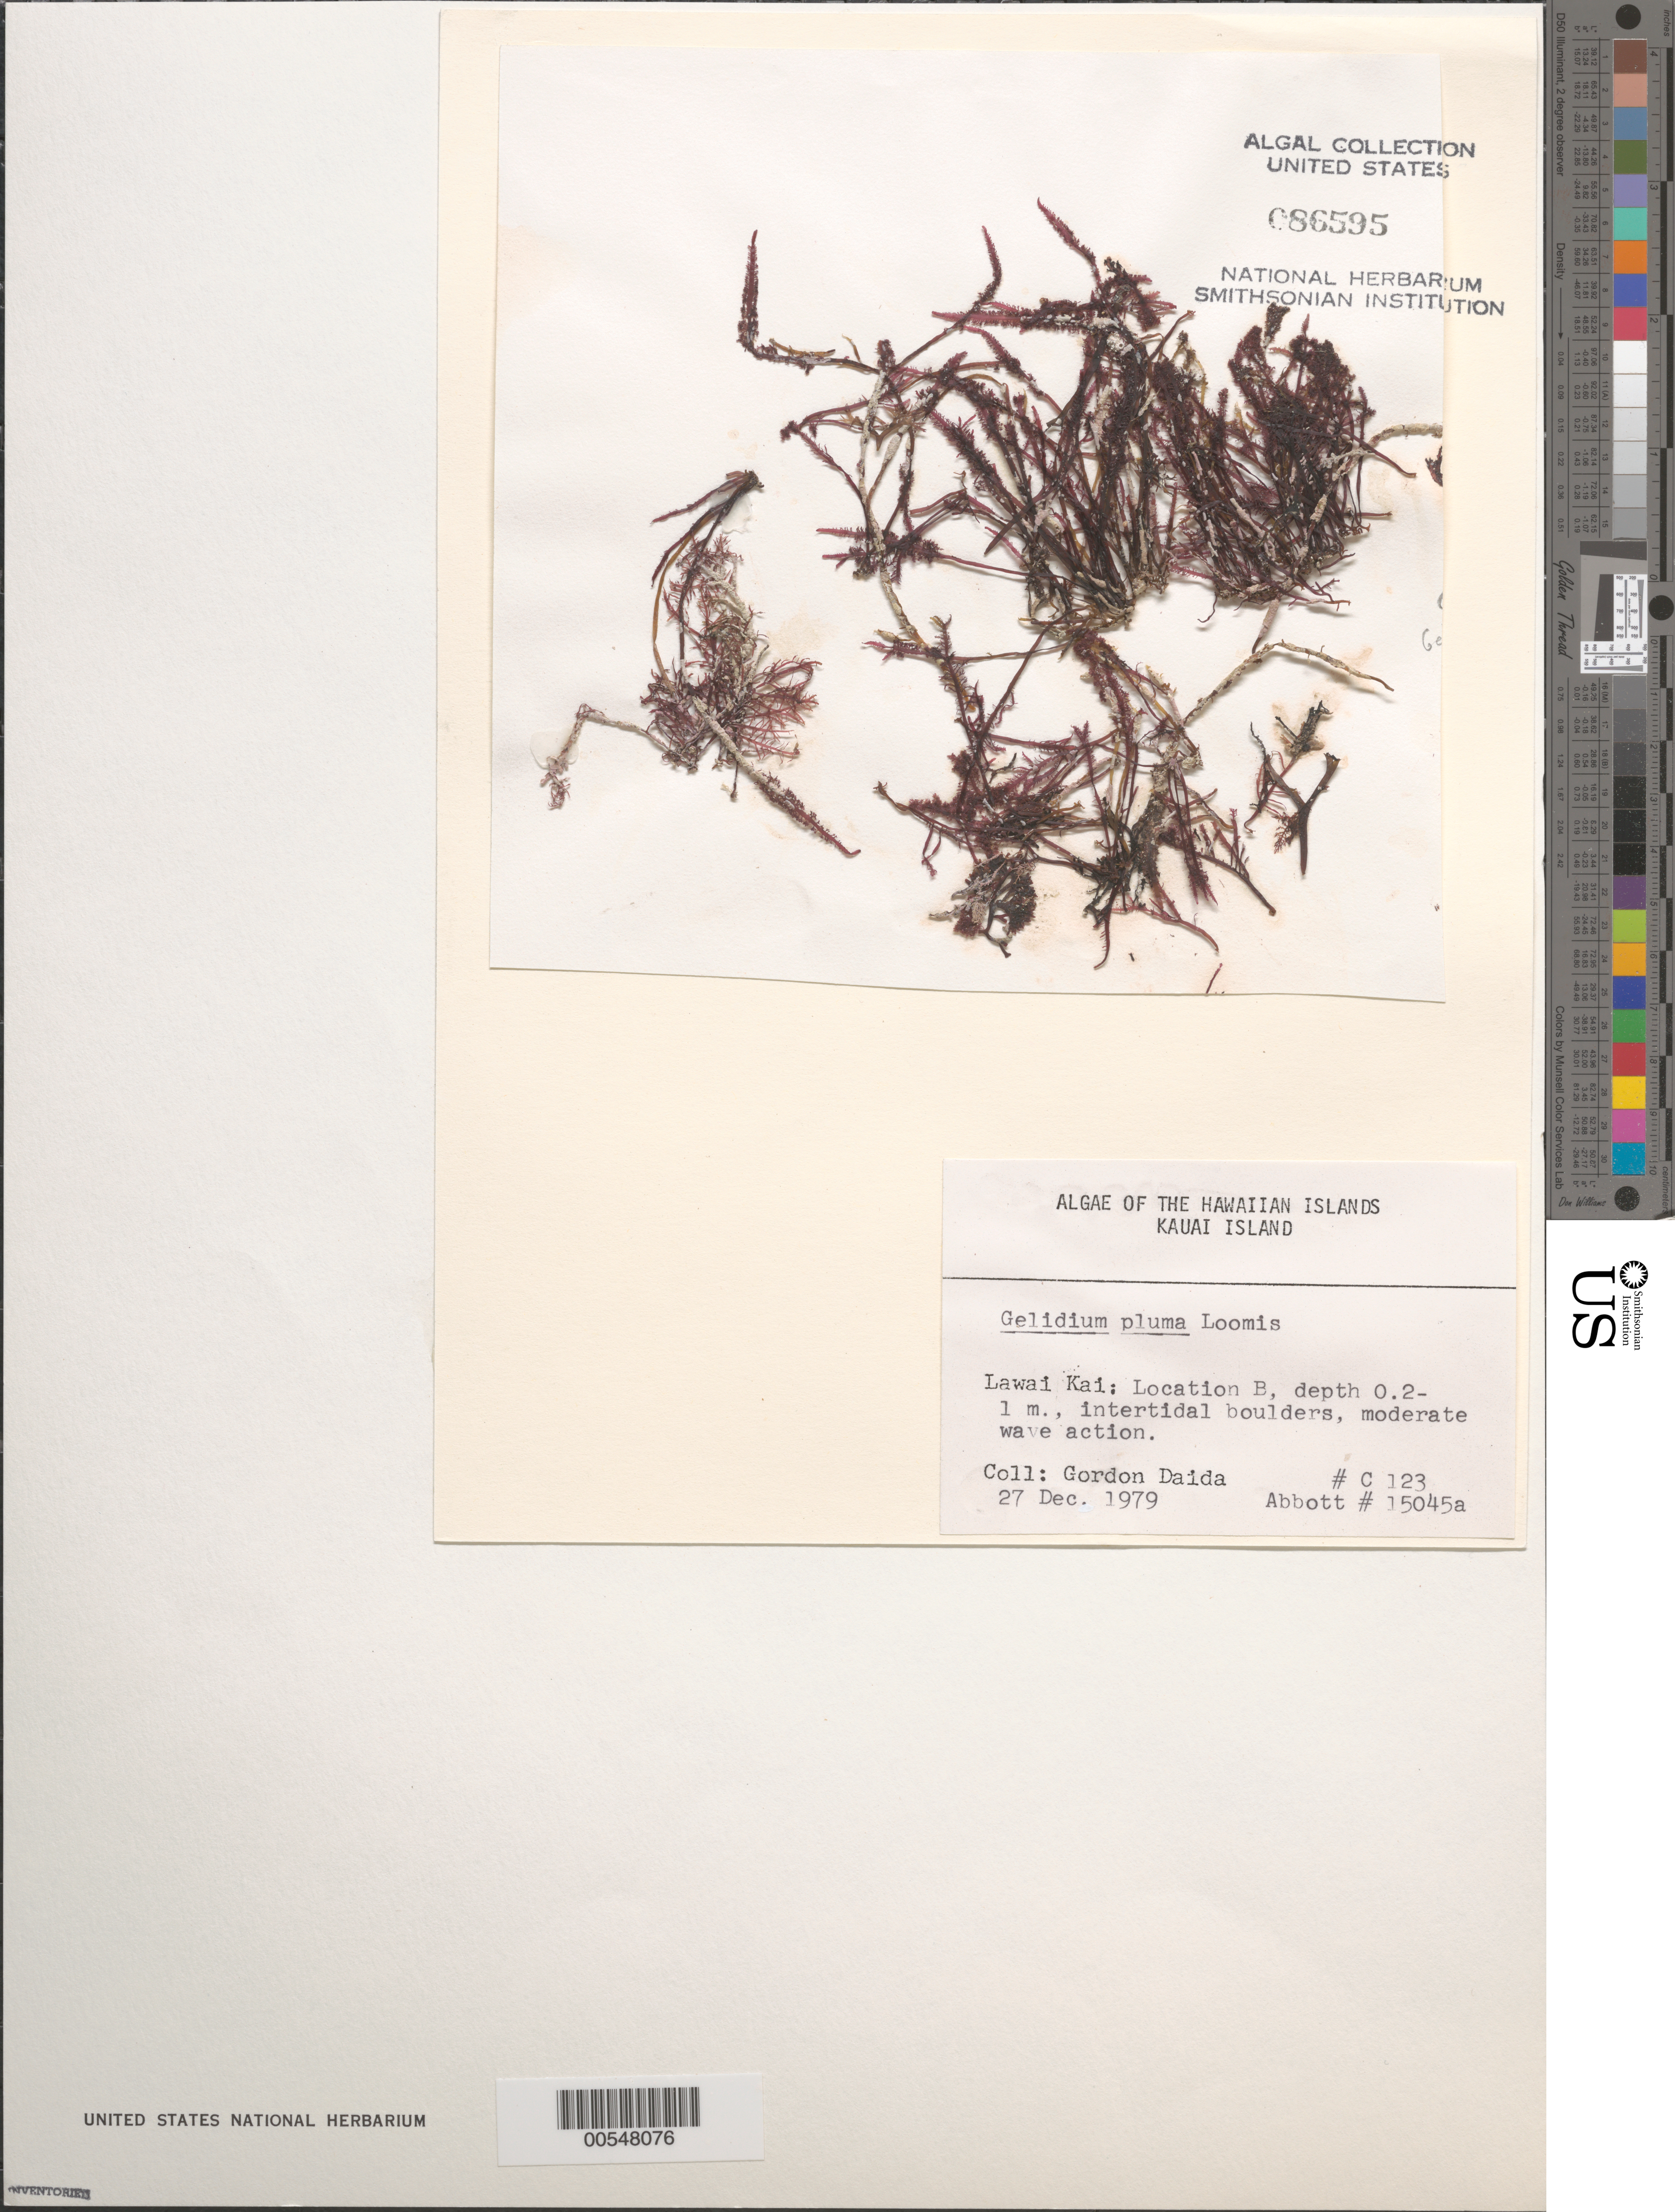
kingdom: Plantae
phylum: Rhodophyta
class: Florideophyceae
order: Gelidiales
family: Gelidiaceae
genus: Gelidium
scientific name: Gelidium pluma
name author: Bornet ex N.H. Loomis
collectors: G. Daida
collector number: C123 & IAA 15045A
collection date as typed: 27 Dec 1979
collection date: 1979-12-27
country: United States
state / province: Hawaii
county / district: Kauai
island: Kaua'i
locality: Lawai Kai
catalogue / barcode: US 86595